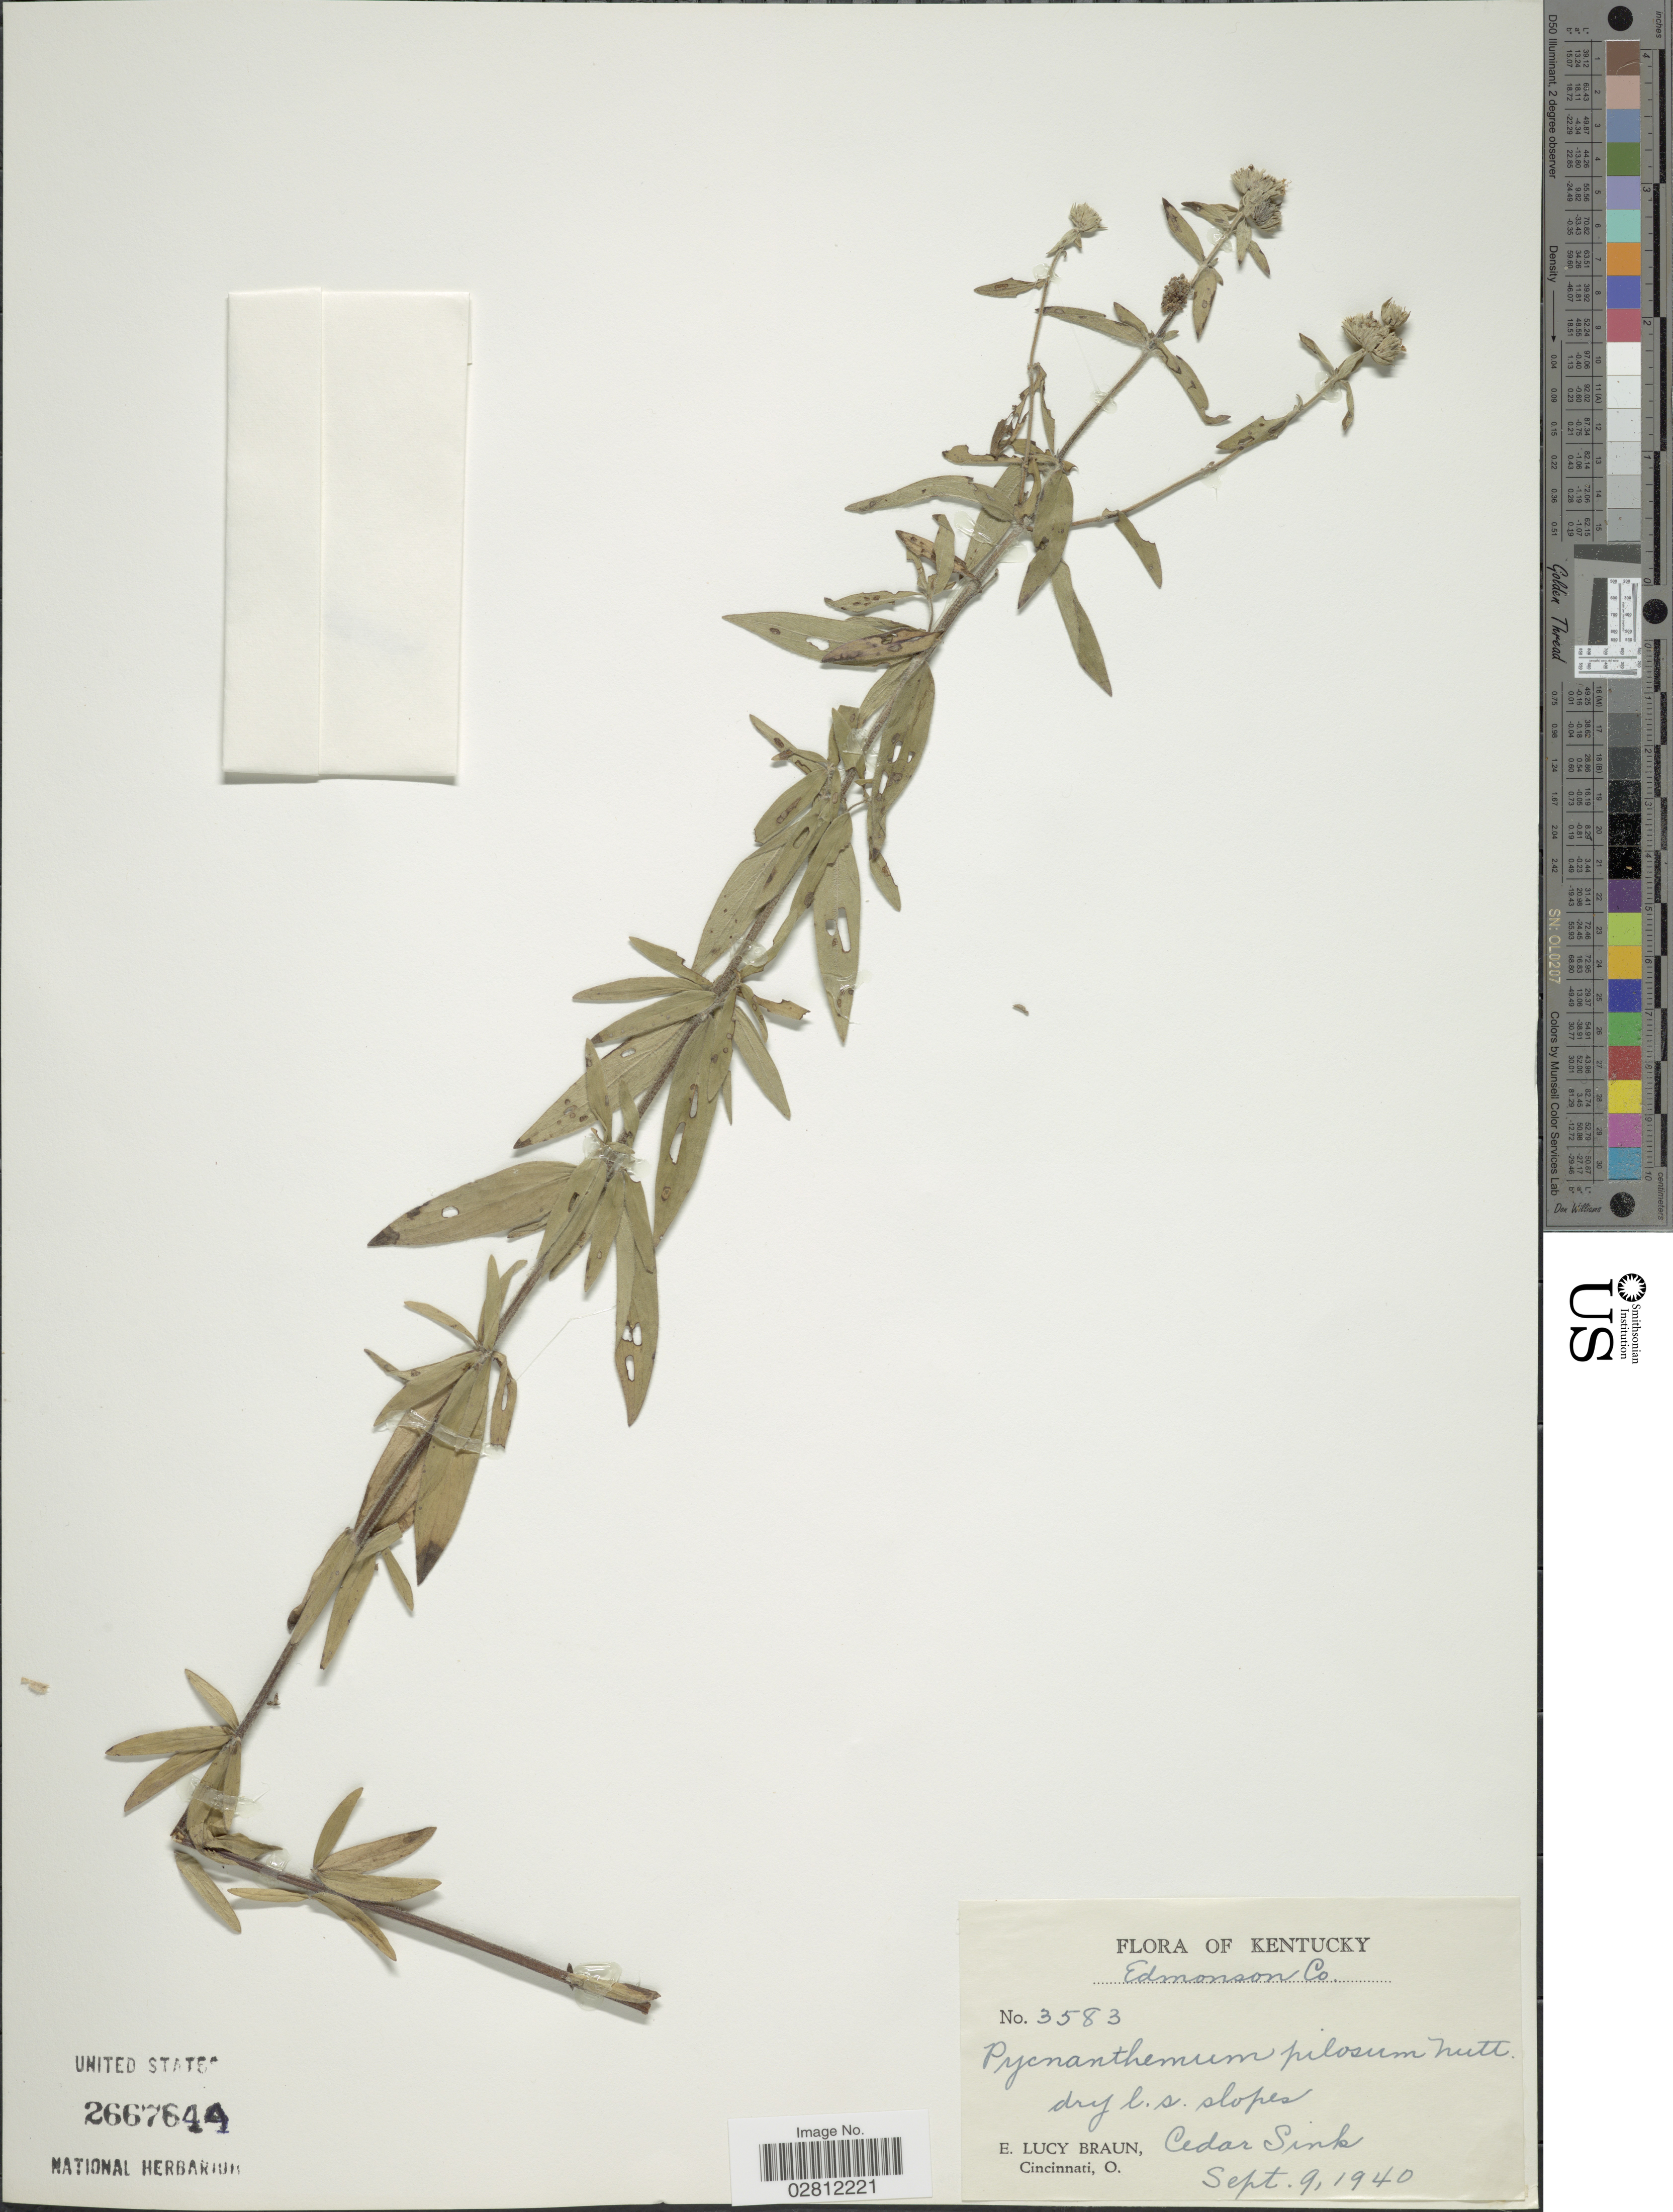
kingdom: Plantae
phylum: Tracheophyta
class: Magnoliopsida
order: Lamiales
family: Lamiaceae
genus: Pycnanthemum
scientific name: Pycnanthemum pilosum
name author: Nutt.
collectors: E. L. Braun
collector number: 3583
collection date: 1940-09-09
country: United States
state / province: Kentucky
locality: Edmonson Co., Cedar Sink.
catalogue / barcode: US 2667644